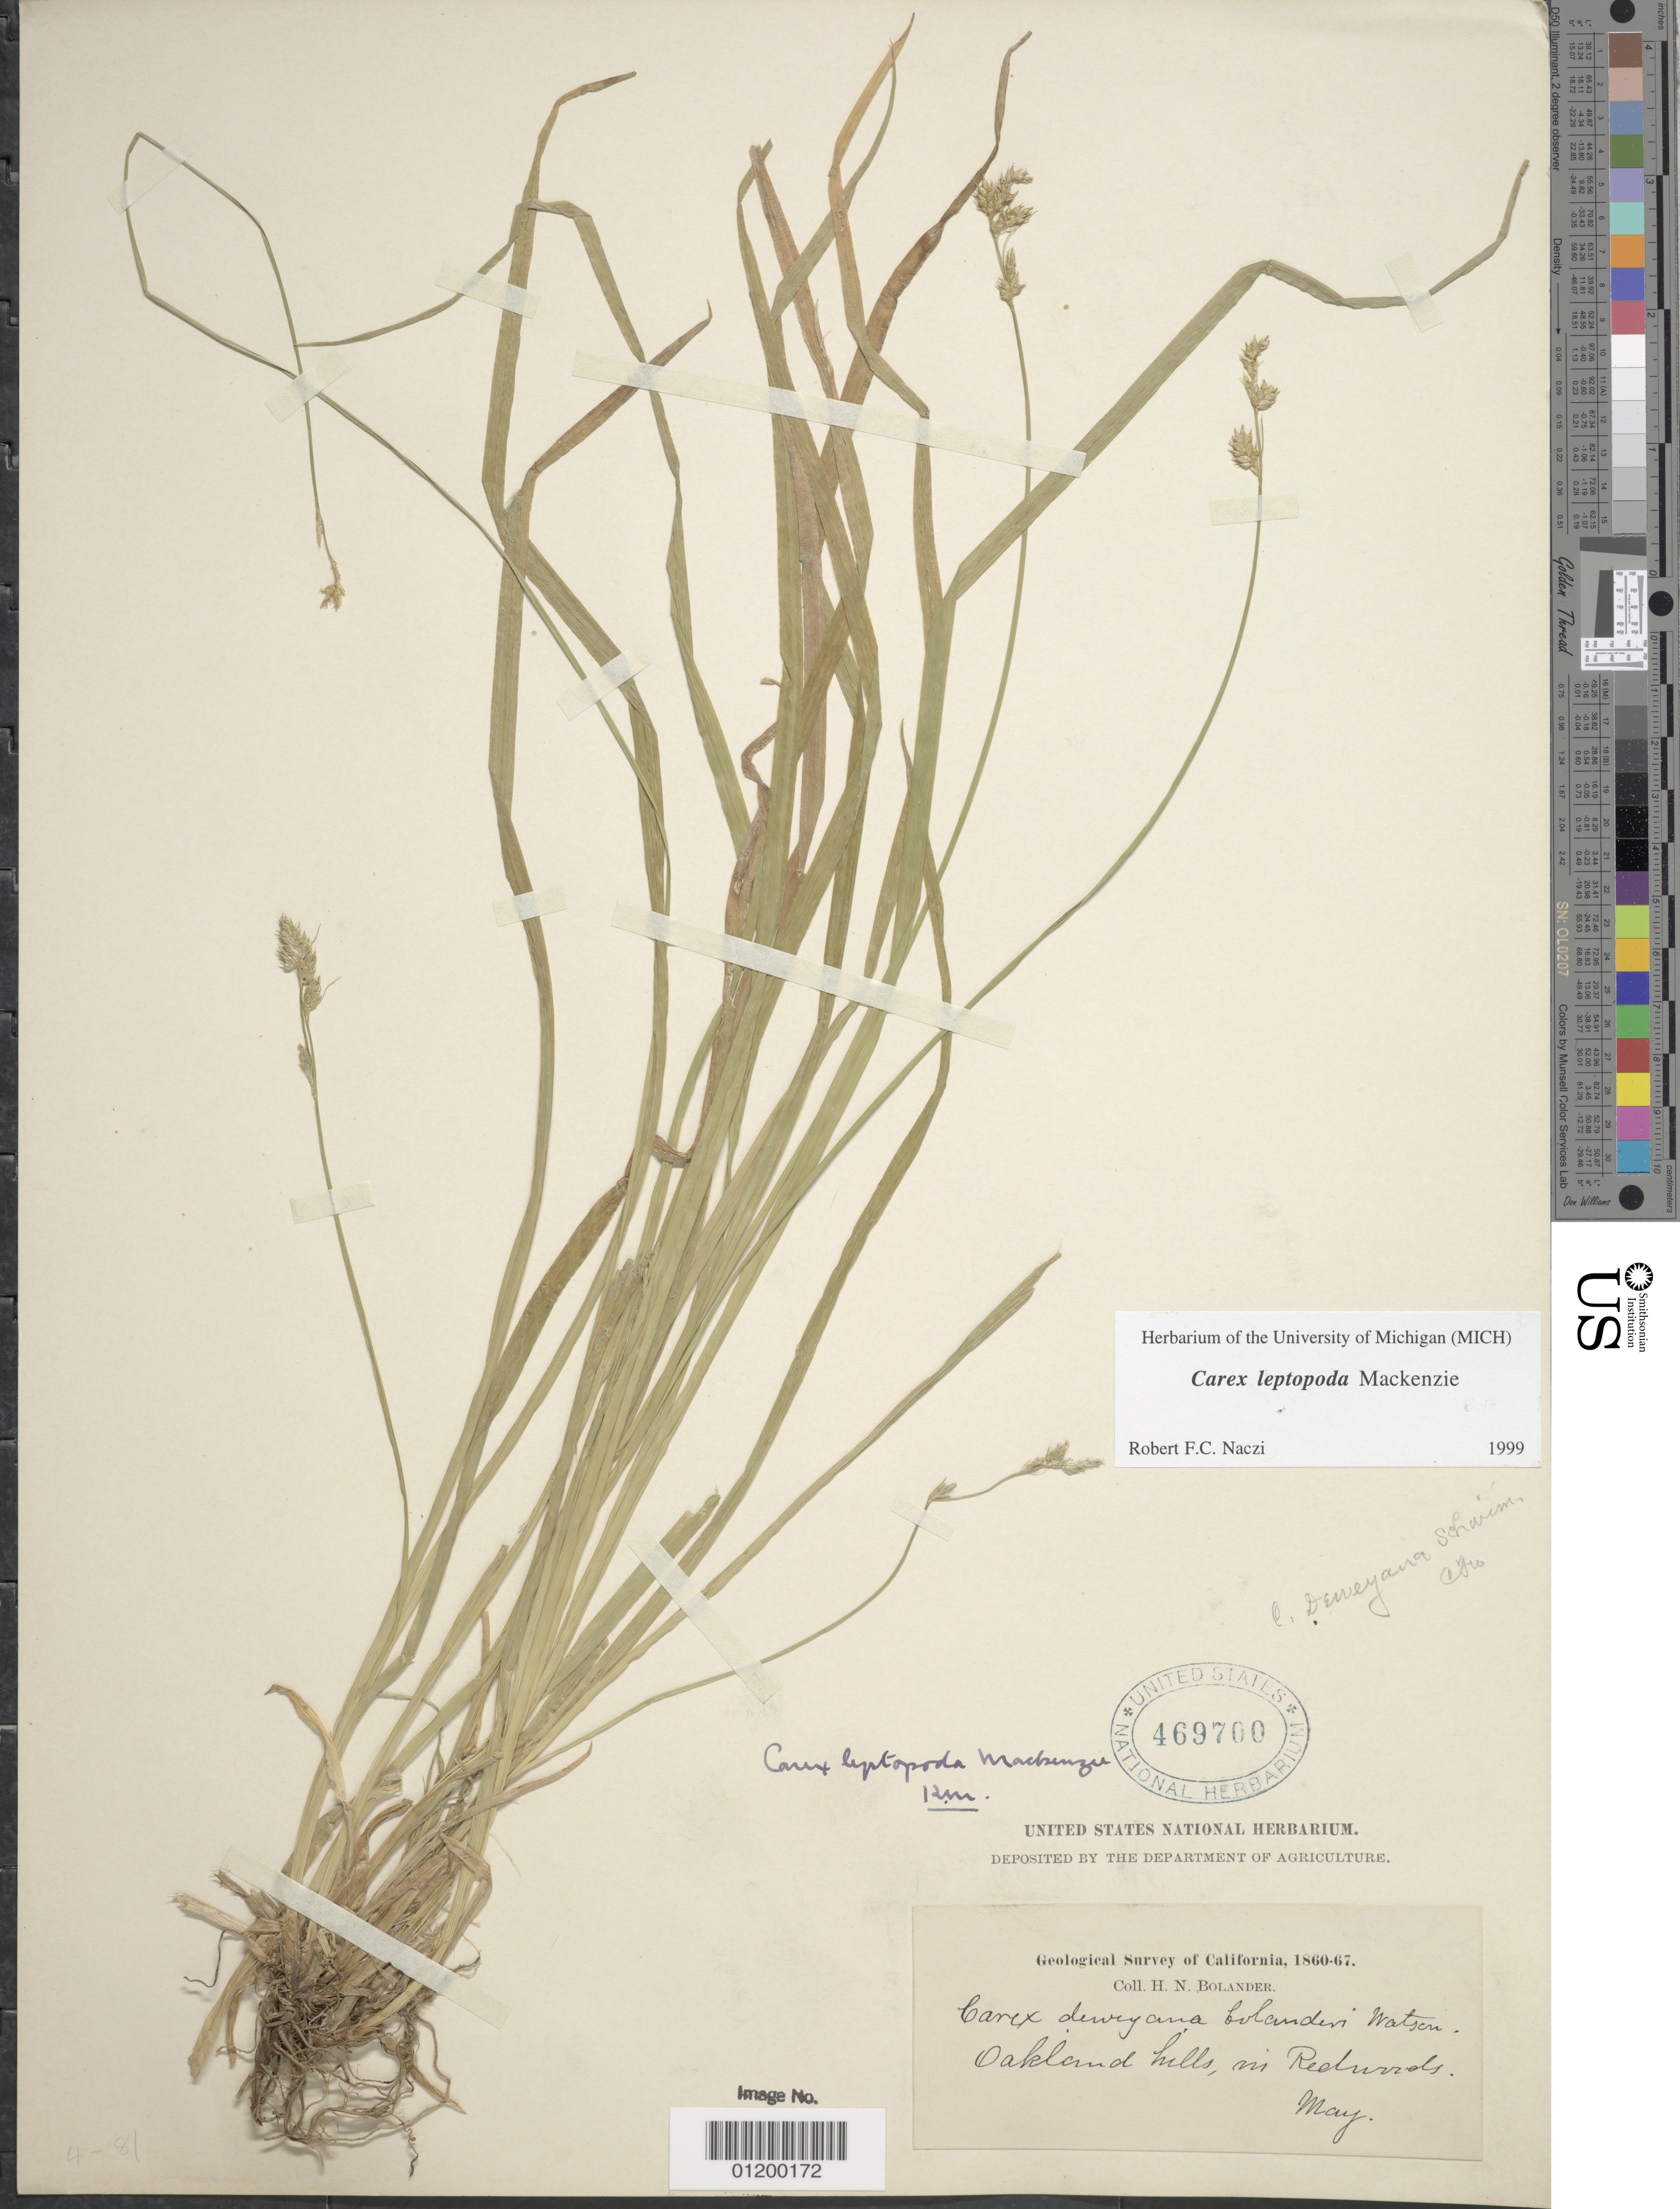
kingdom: Plantae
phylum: Tracheophyta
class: Liliopsida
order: Poales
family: Cyperaceae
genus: Carex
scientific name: Carex leptopoda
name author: Mack.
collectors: H. Bolander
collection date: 1860-05/1867-05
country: United States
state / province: California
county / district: Alameda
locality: Oakland Hills in Redwoods.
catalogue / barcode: US 469700